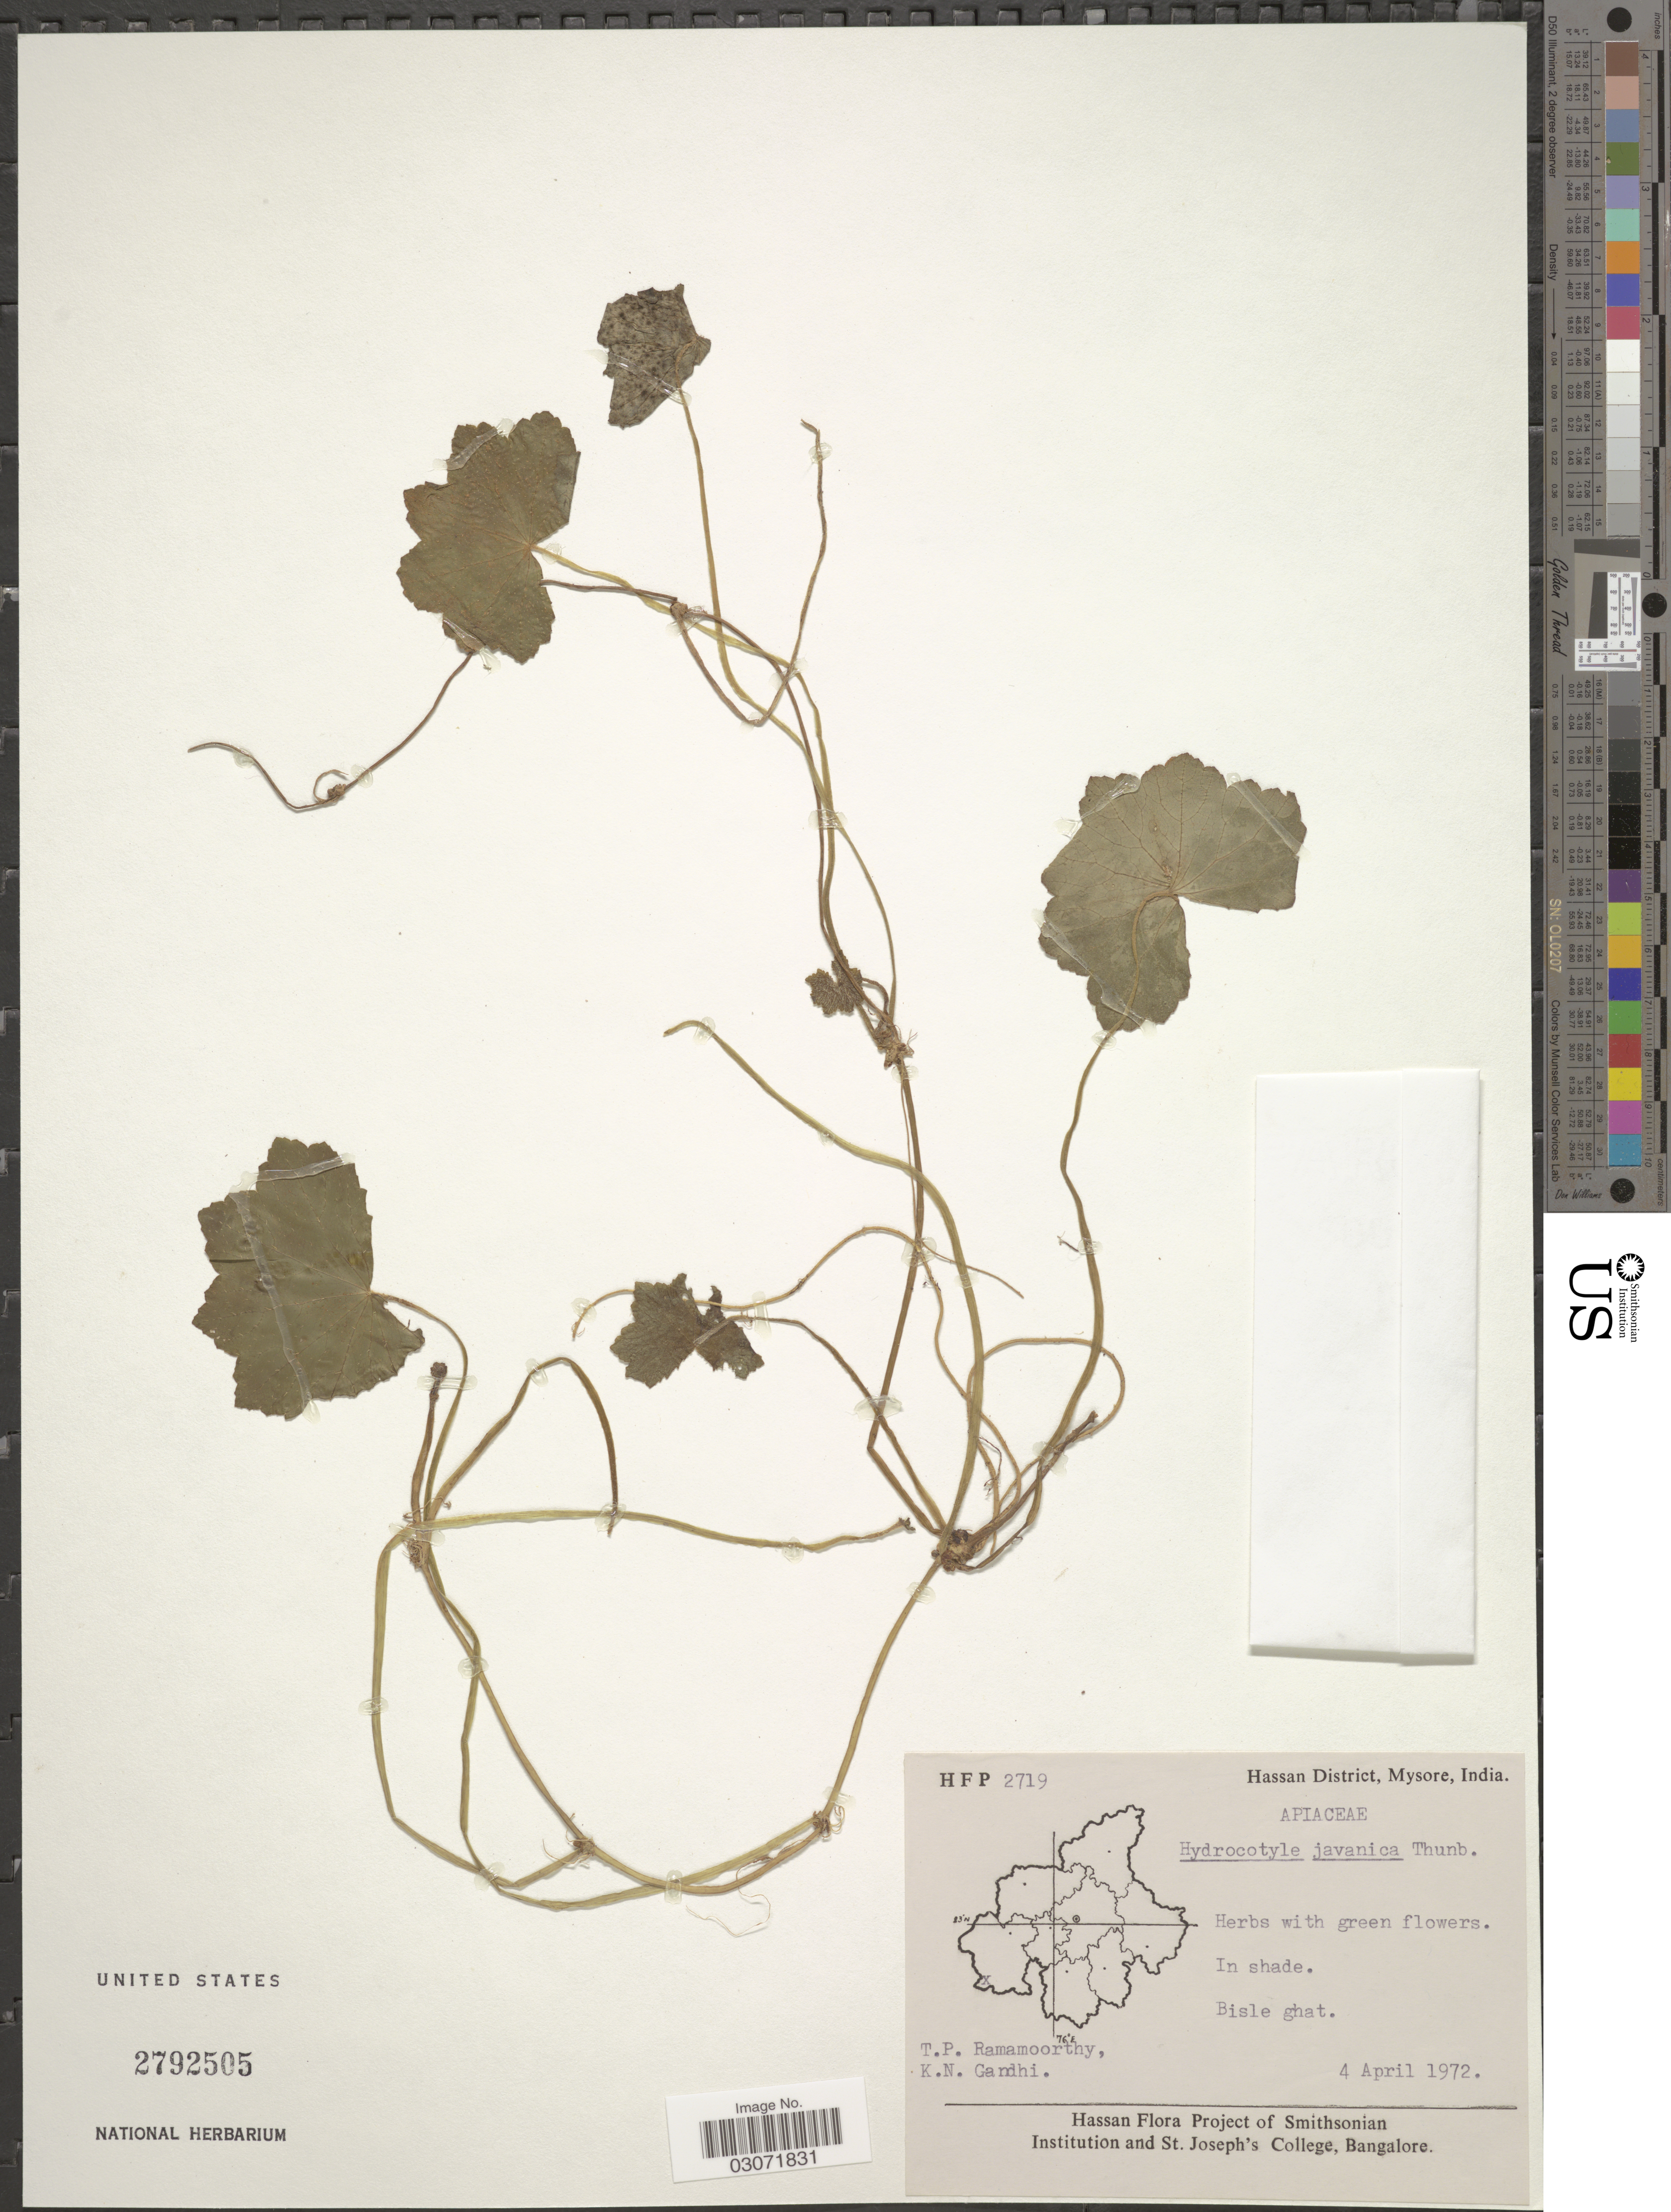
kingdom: Plantae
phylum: Tracheophyta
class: Magnoliopsida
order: Apiales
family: Apiaceae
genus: Centella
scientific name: Centella asiatica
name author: (L.) Urb.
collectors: T. P. Ramamoorthy & K. N. Gandhi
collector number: H F P 2719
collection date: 1972-02-04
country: India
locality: Hassan District, Mysore. Bisle ghat.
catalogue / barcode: US 2792505